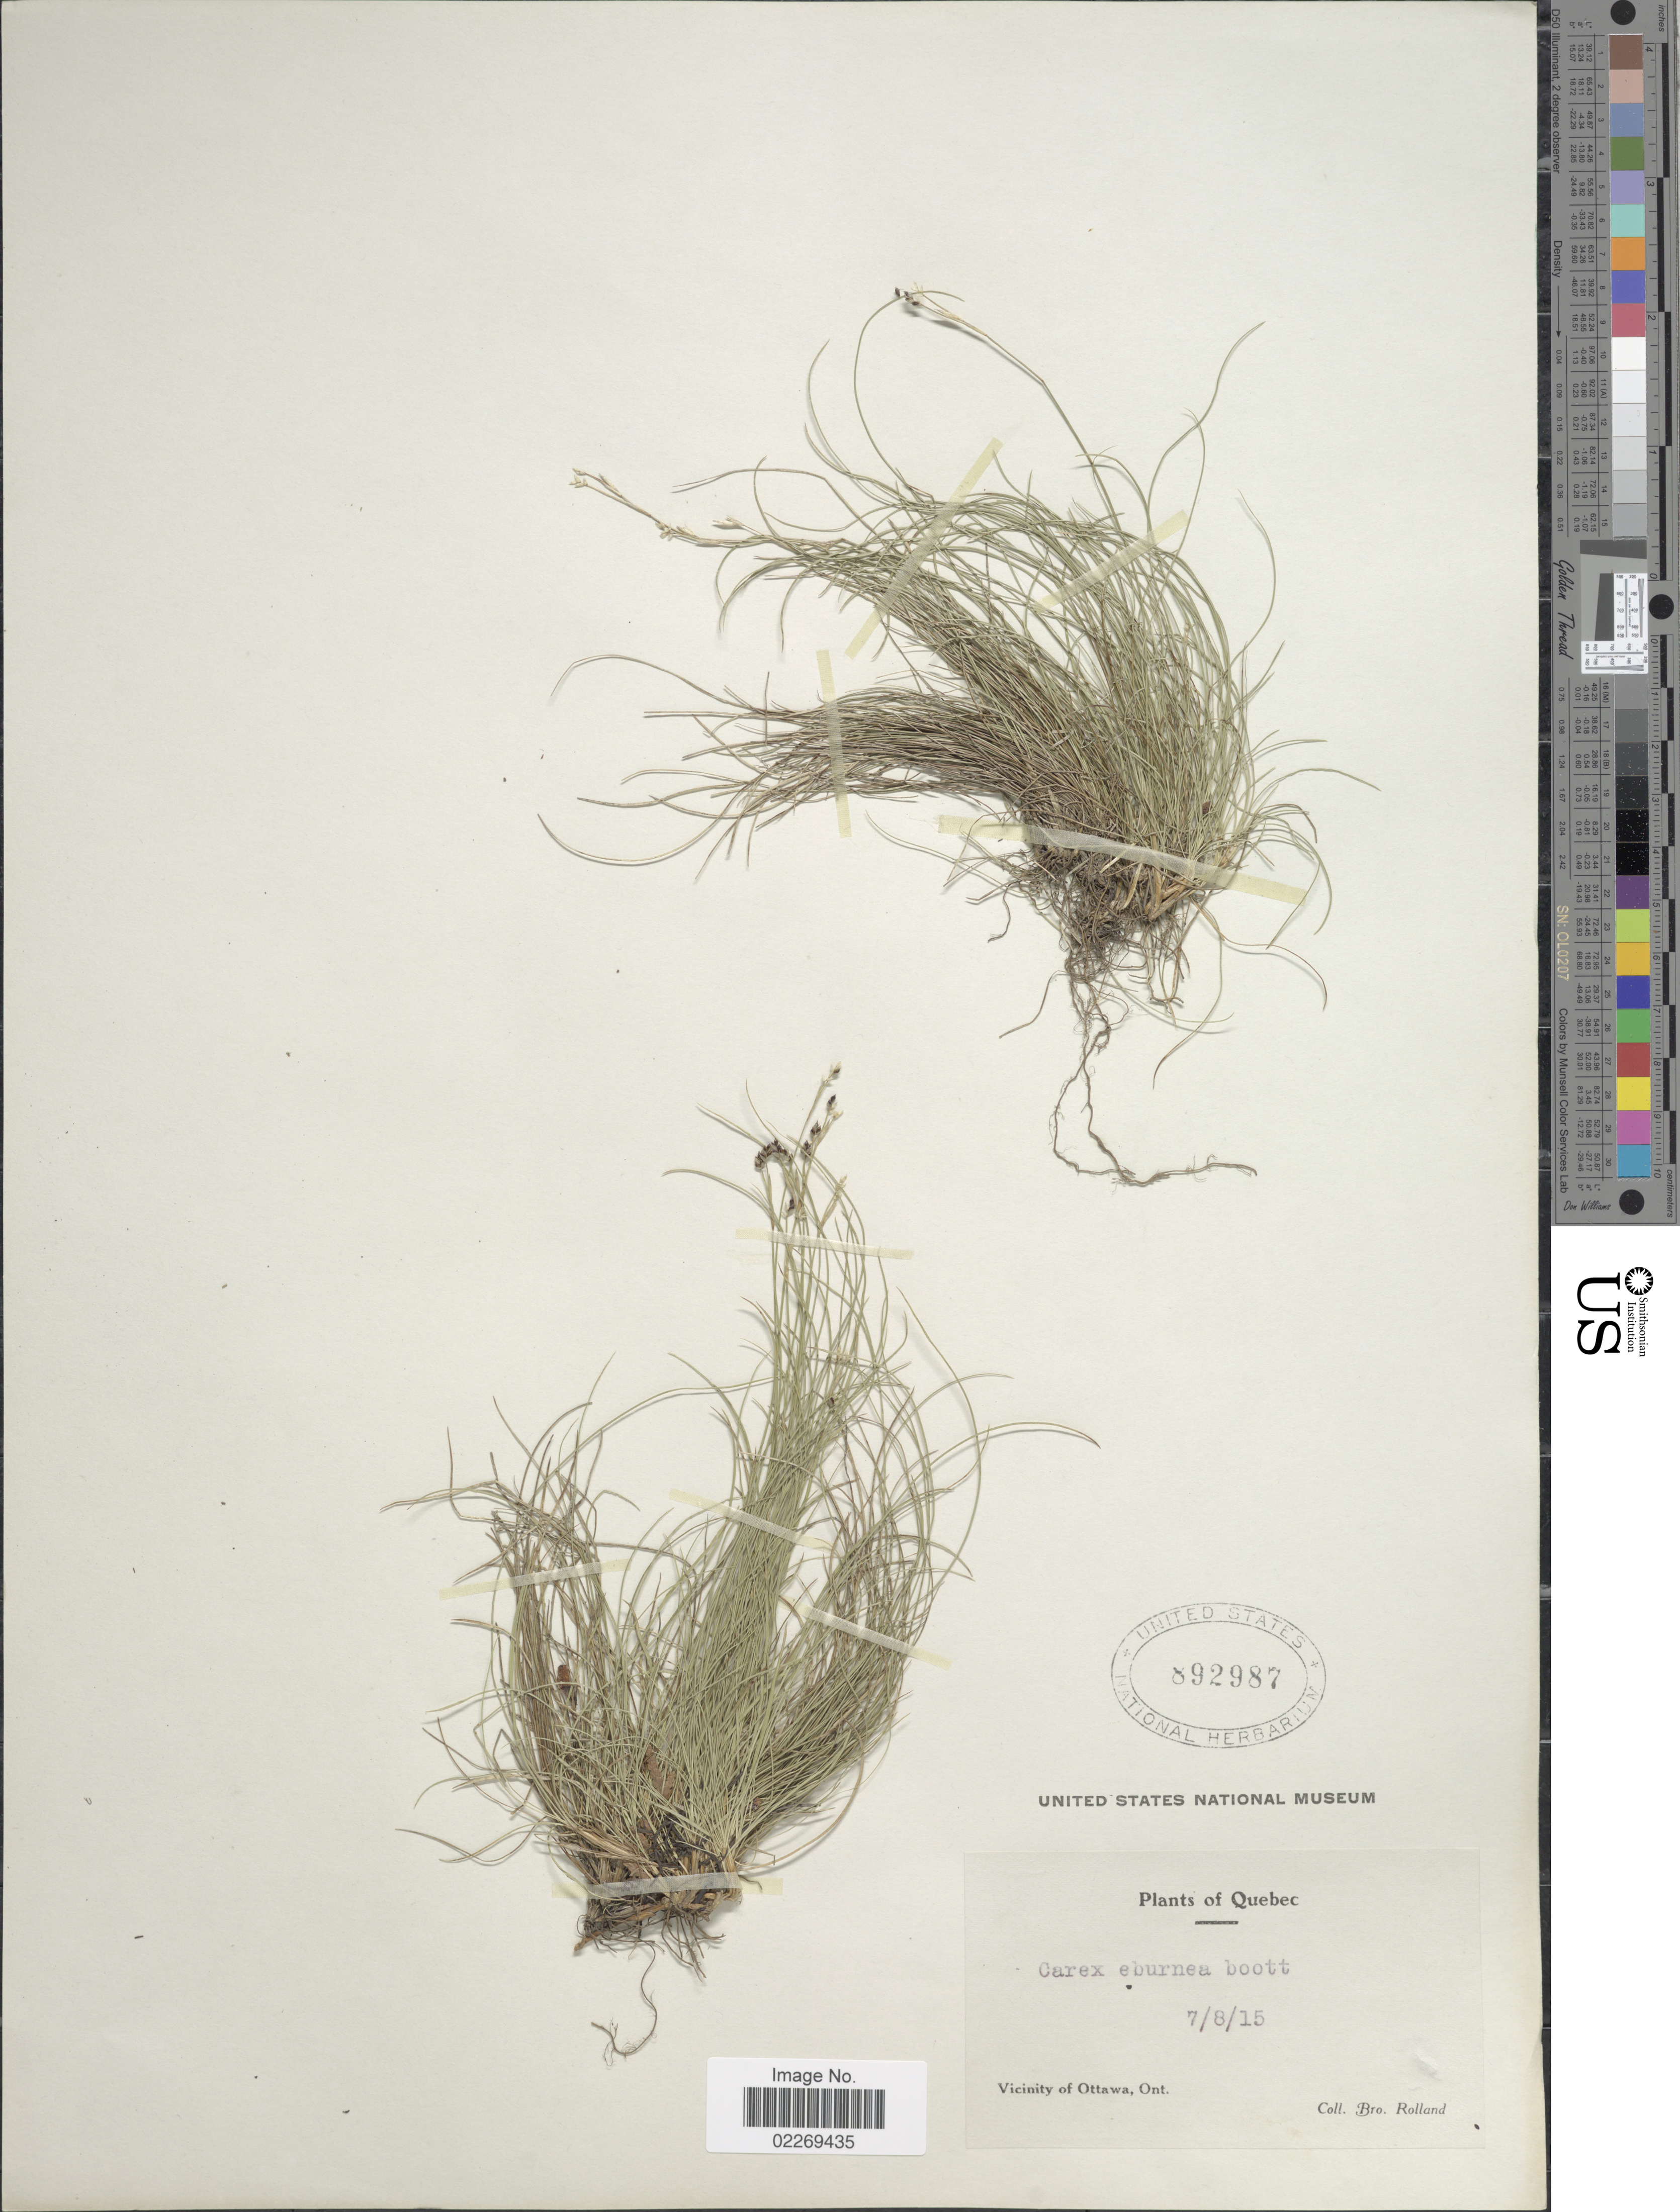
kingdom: Plantae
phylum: Tracheophyta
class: Liliopsida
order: Poales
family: Cyperaceae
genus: Carex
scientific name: Carex eburnea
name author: Boott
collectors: B. Rolland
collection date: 1915-08-07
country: Canada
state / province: Ontario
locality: Vicinity of Ottawa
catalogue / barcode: US 892987